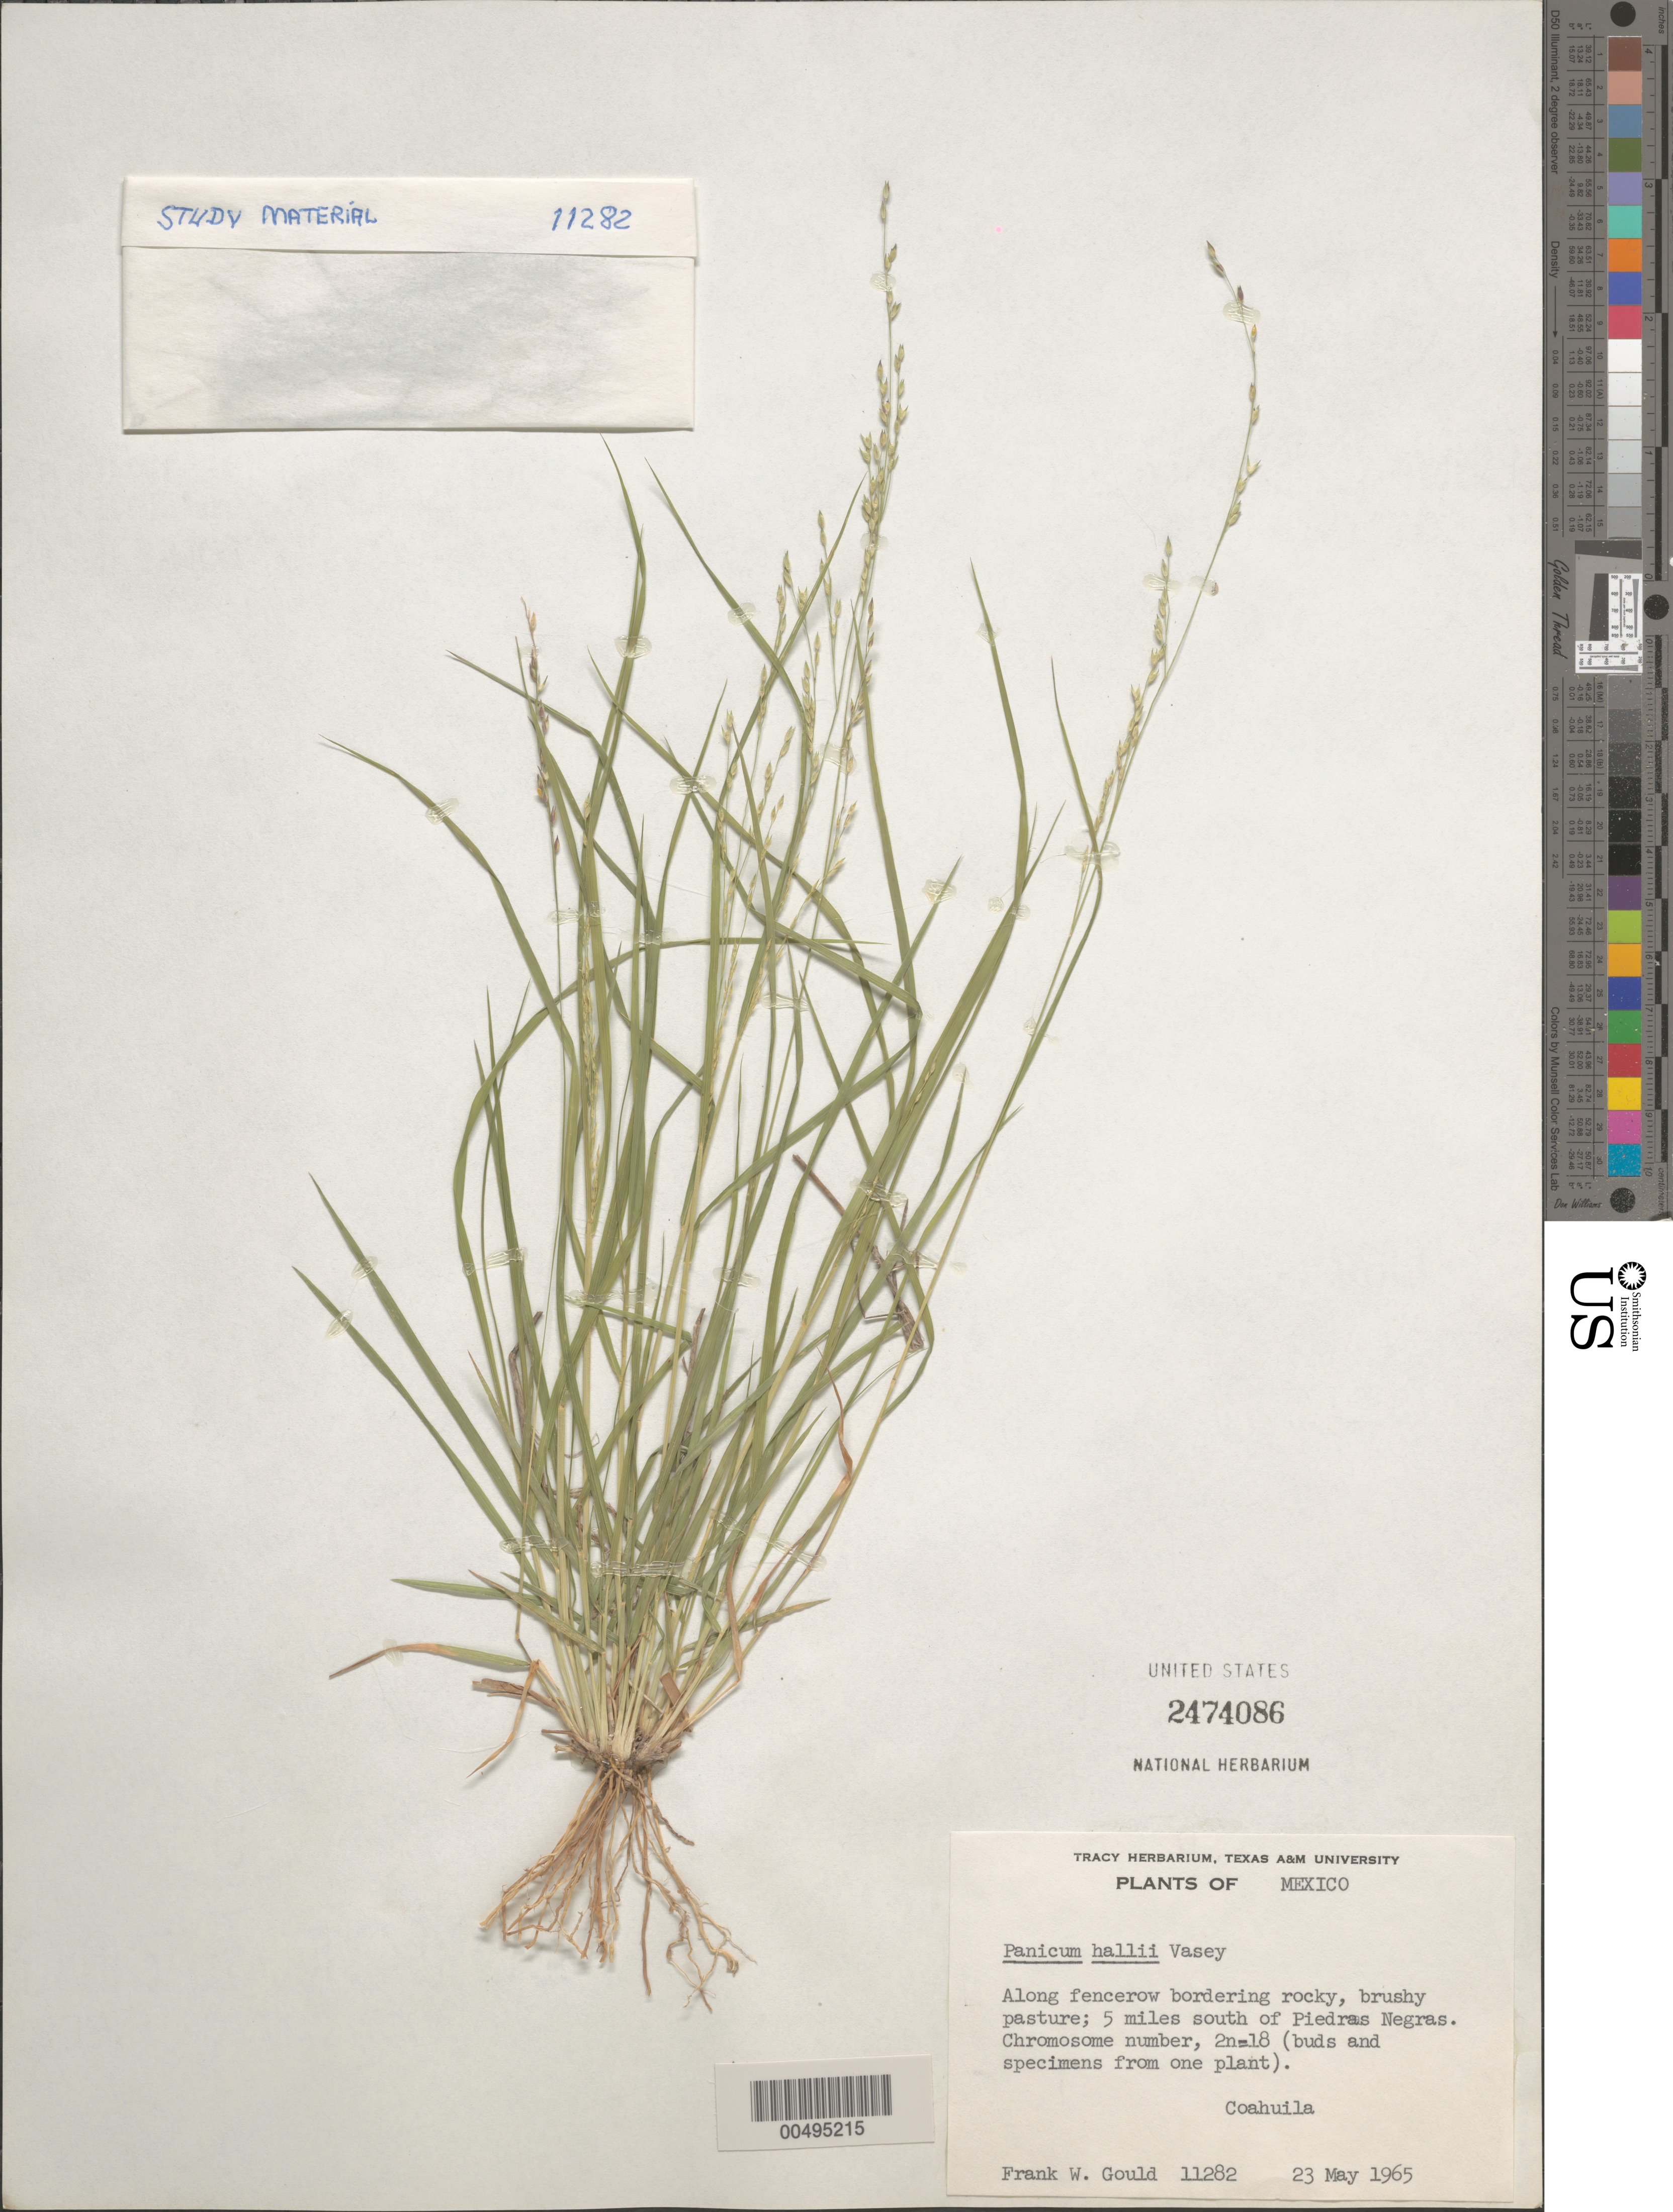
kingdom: Plantae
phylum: Tracheophyta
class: Liliopsida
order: Poales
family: Poaceae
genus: Panicum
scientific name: Panicum hallii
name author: Vasey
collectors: F. W. Gould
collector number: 11282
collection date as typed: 23 May 1965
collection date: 1965-05-23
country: Mexico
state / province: Coahuila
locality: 5 mi S of Piedras Negras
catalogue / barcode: US 2474086